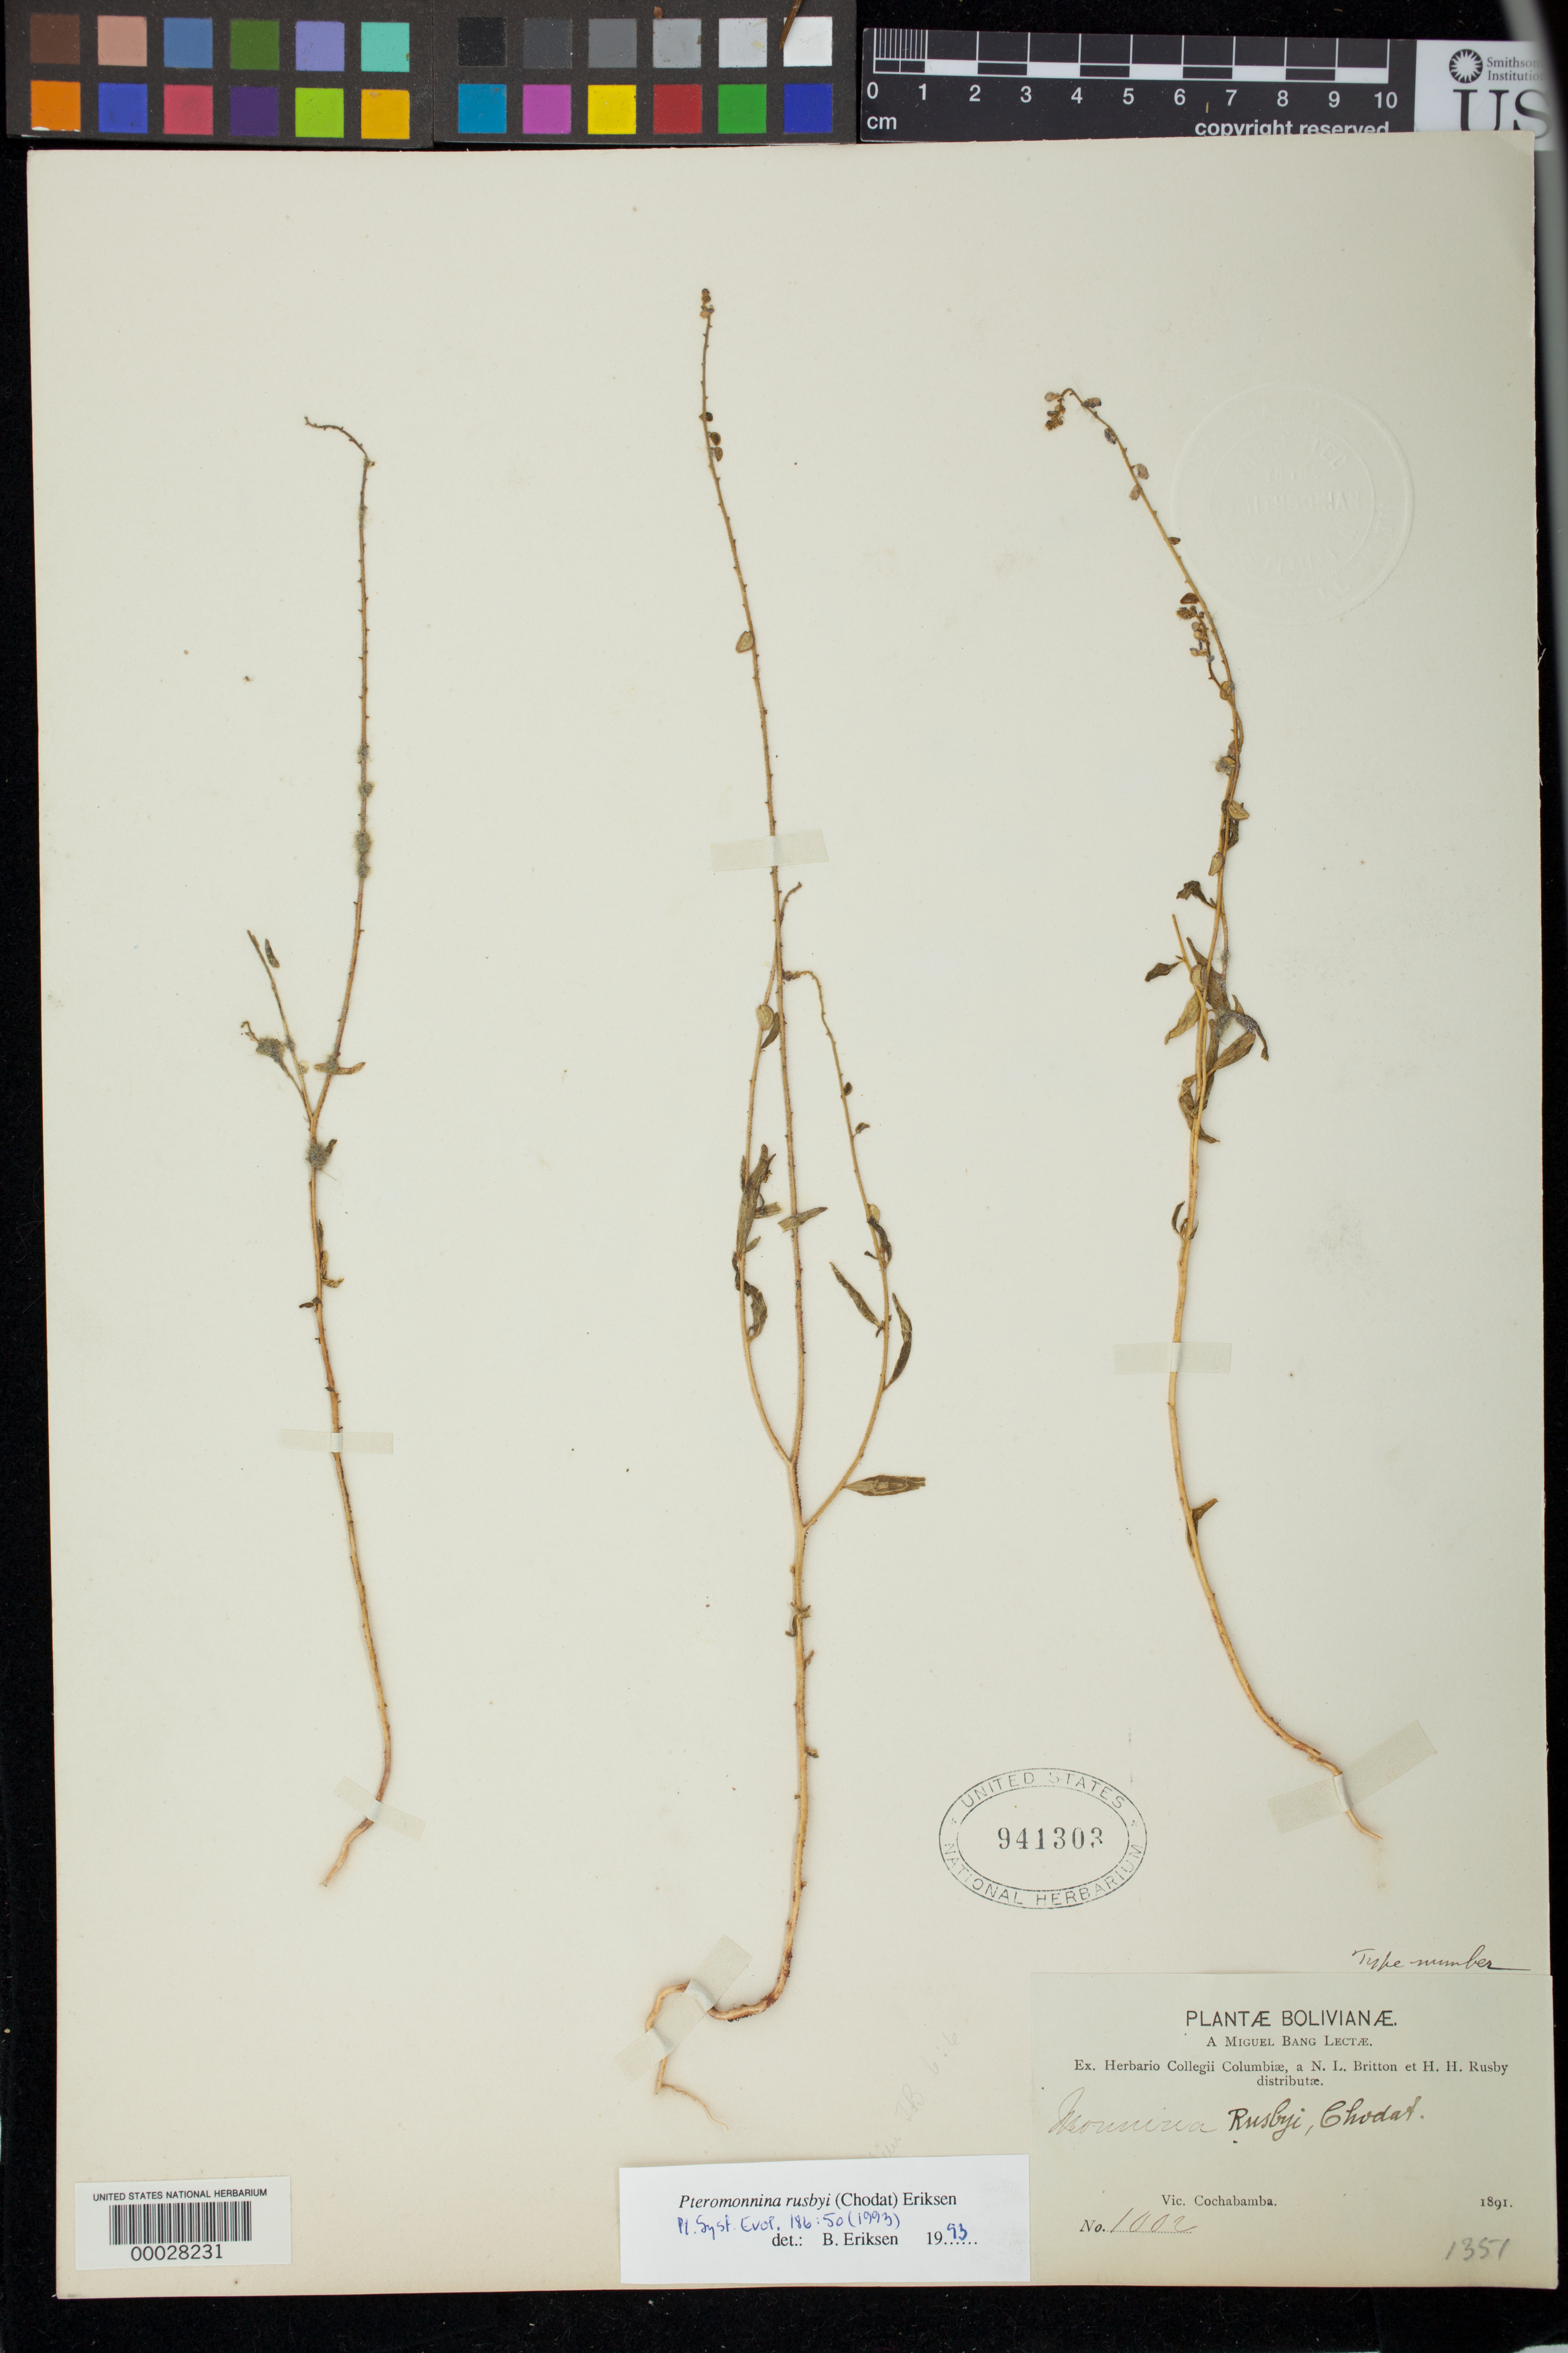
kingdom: Plantae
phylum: Tracheophyta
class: Magnoliopsida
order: Fabales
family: Polygalaceae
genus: Monnina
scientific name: Monnina rusbyi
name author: Chodat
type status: Isosyntype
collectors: M. Bang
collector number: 1002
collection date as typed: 1891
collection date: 1891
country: Bolivia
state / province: Cochabamba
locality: Vic. Cochabamba.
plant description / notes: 1894 description appears to validate name. Re-published (in Rusby) in Mem. Torrey Bot. Club 6: 6 (1896). Bang 1002 is the sole collection cited by Chodat in Rusby (1896) and presumably one of the two syntypes implied in the 1894 description by Chodat.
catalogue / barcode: US 941303